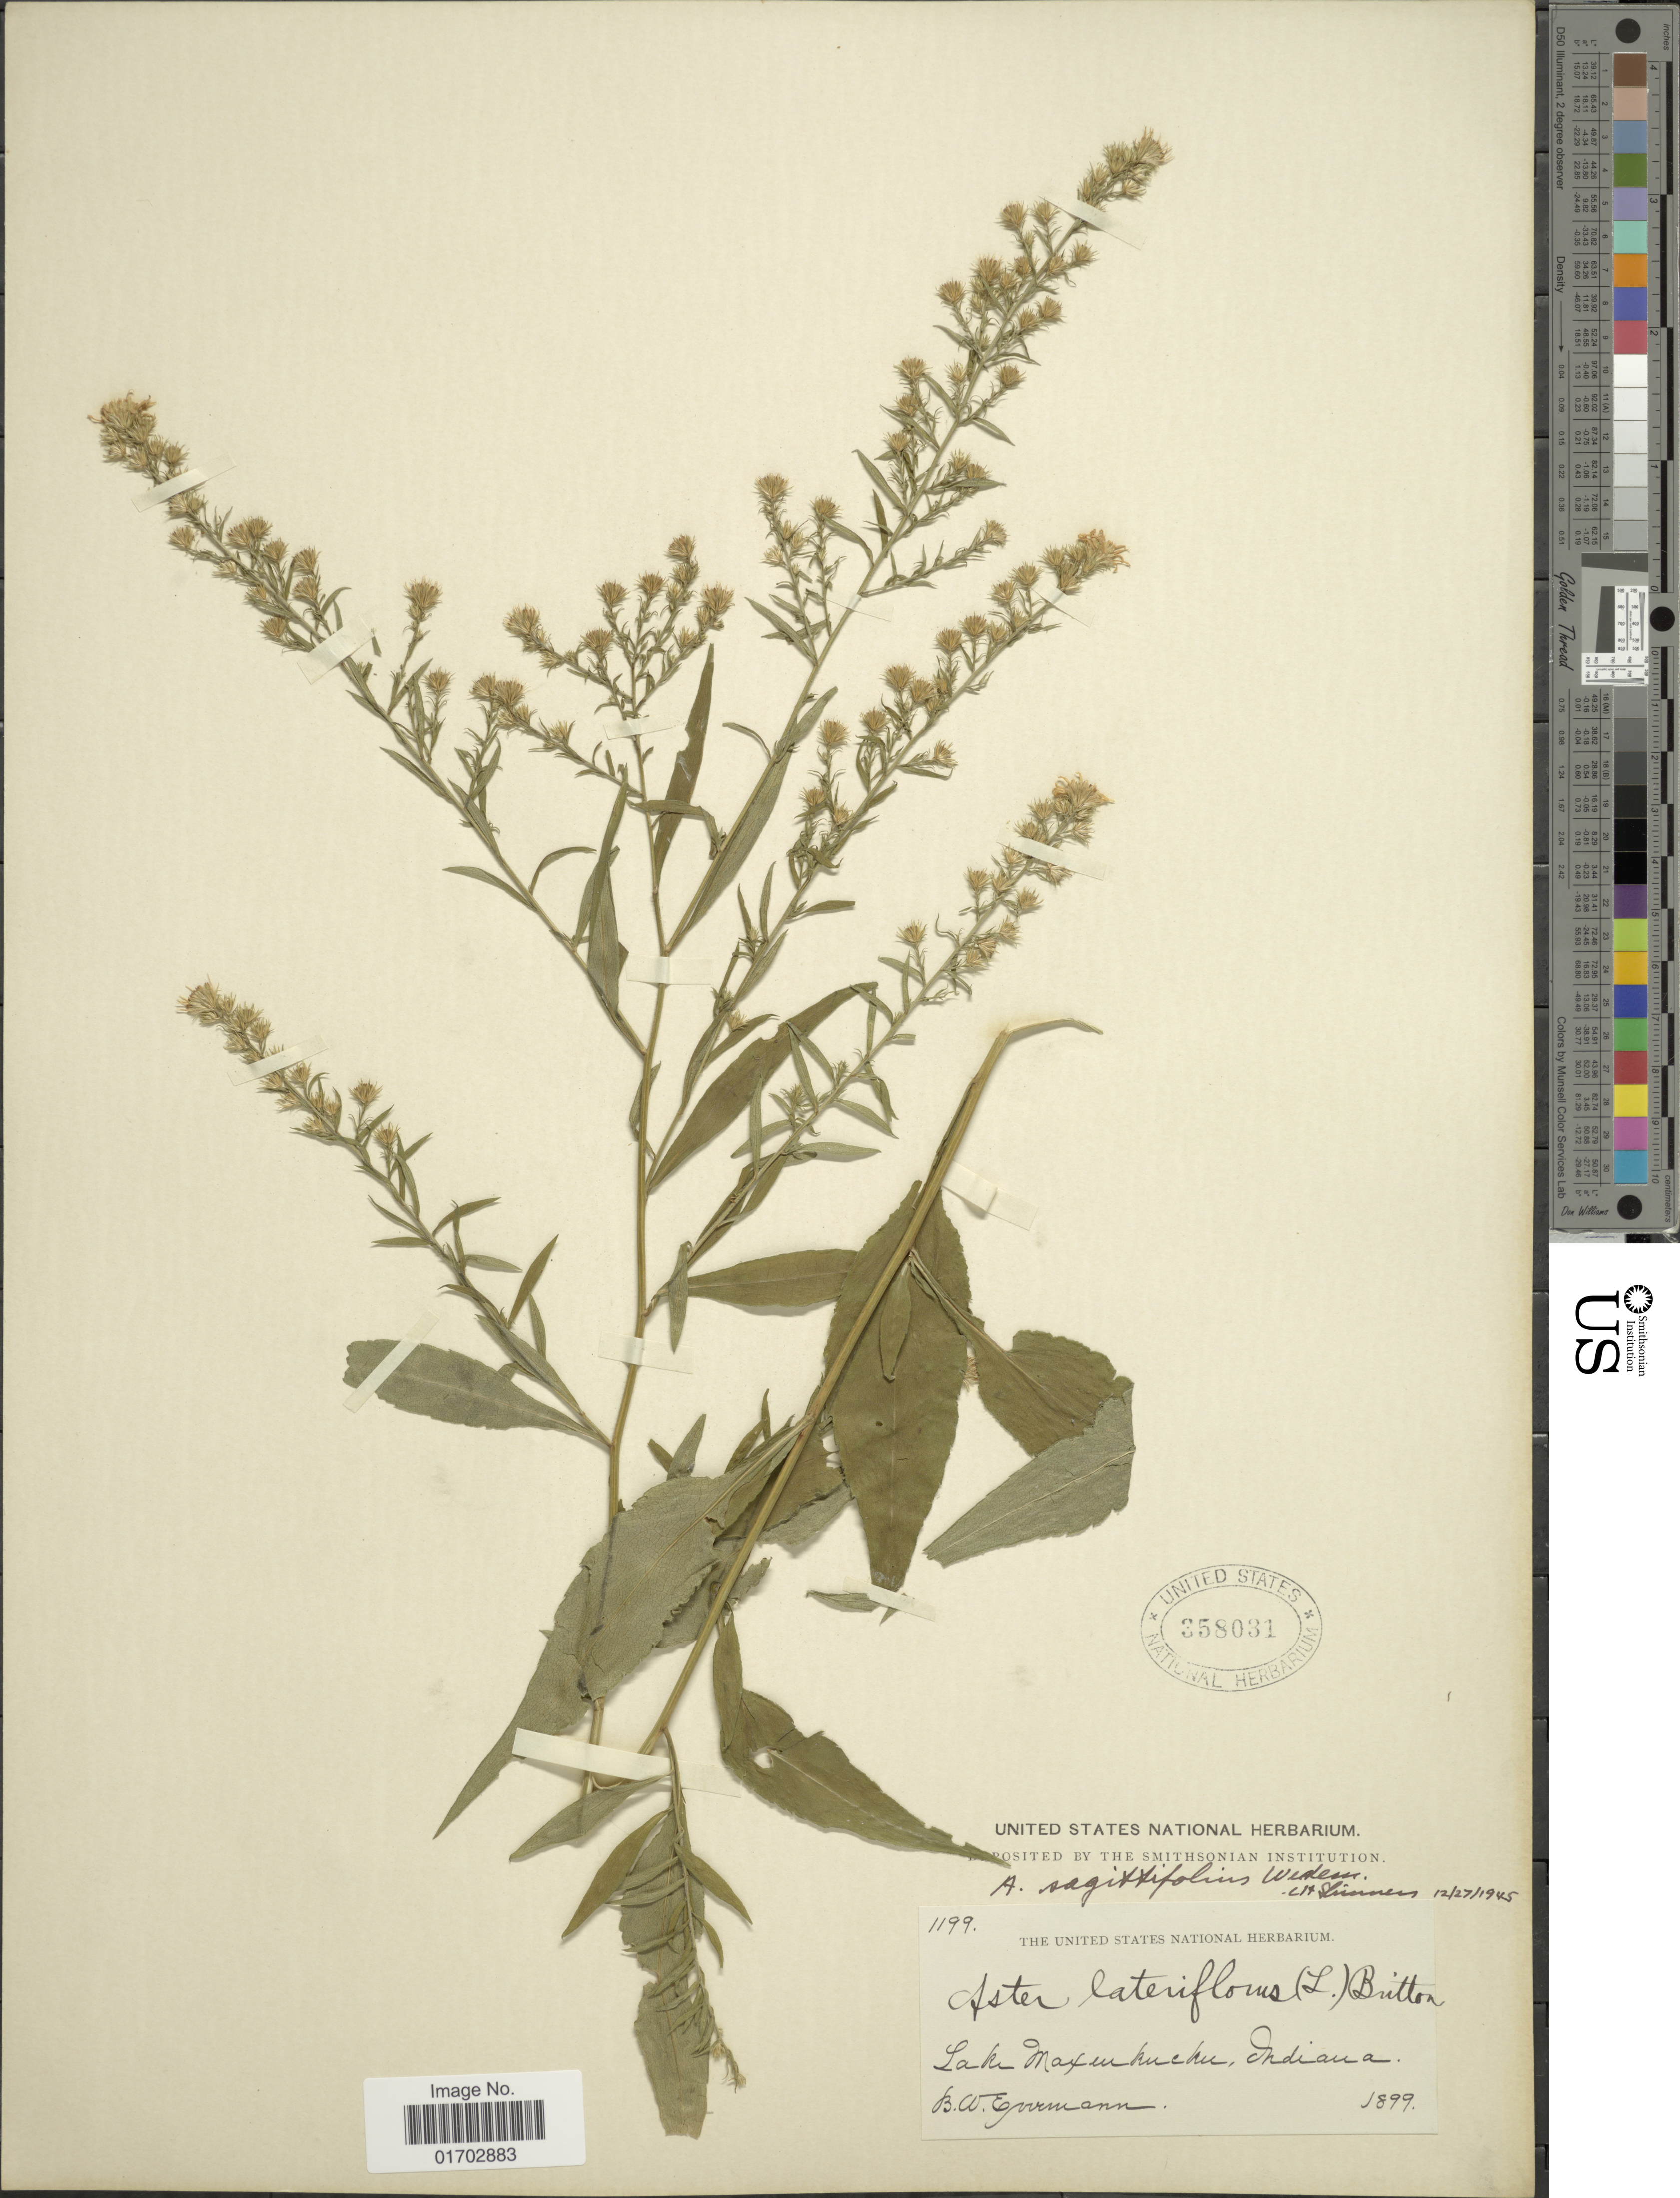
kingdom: Plantae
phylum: Tracheophyta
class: Magnoliopsida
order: Asterales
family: Asteraceae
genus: Symphyotrichum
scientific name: Symphyotrichum sagittifolium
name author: (Wedem. ex Willd.) G.L. Nesom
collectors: B. W. Evermann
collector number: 1199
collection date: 1899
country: United States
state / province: Indiana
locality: Lake Maxinkuckee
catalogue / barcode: US 358031